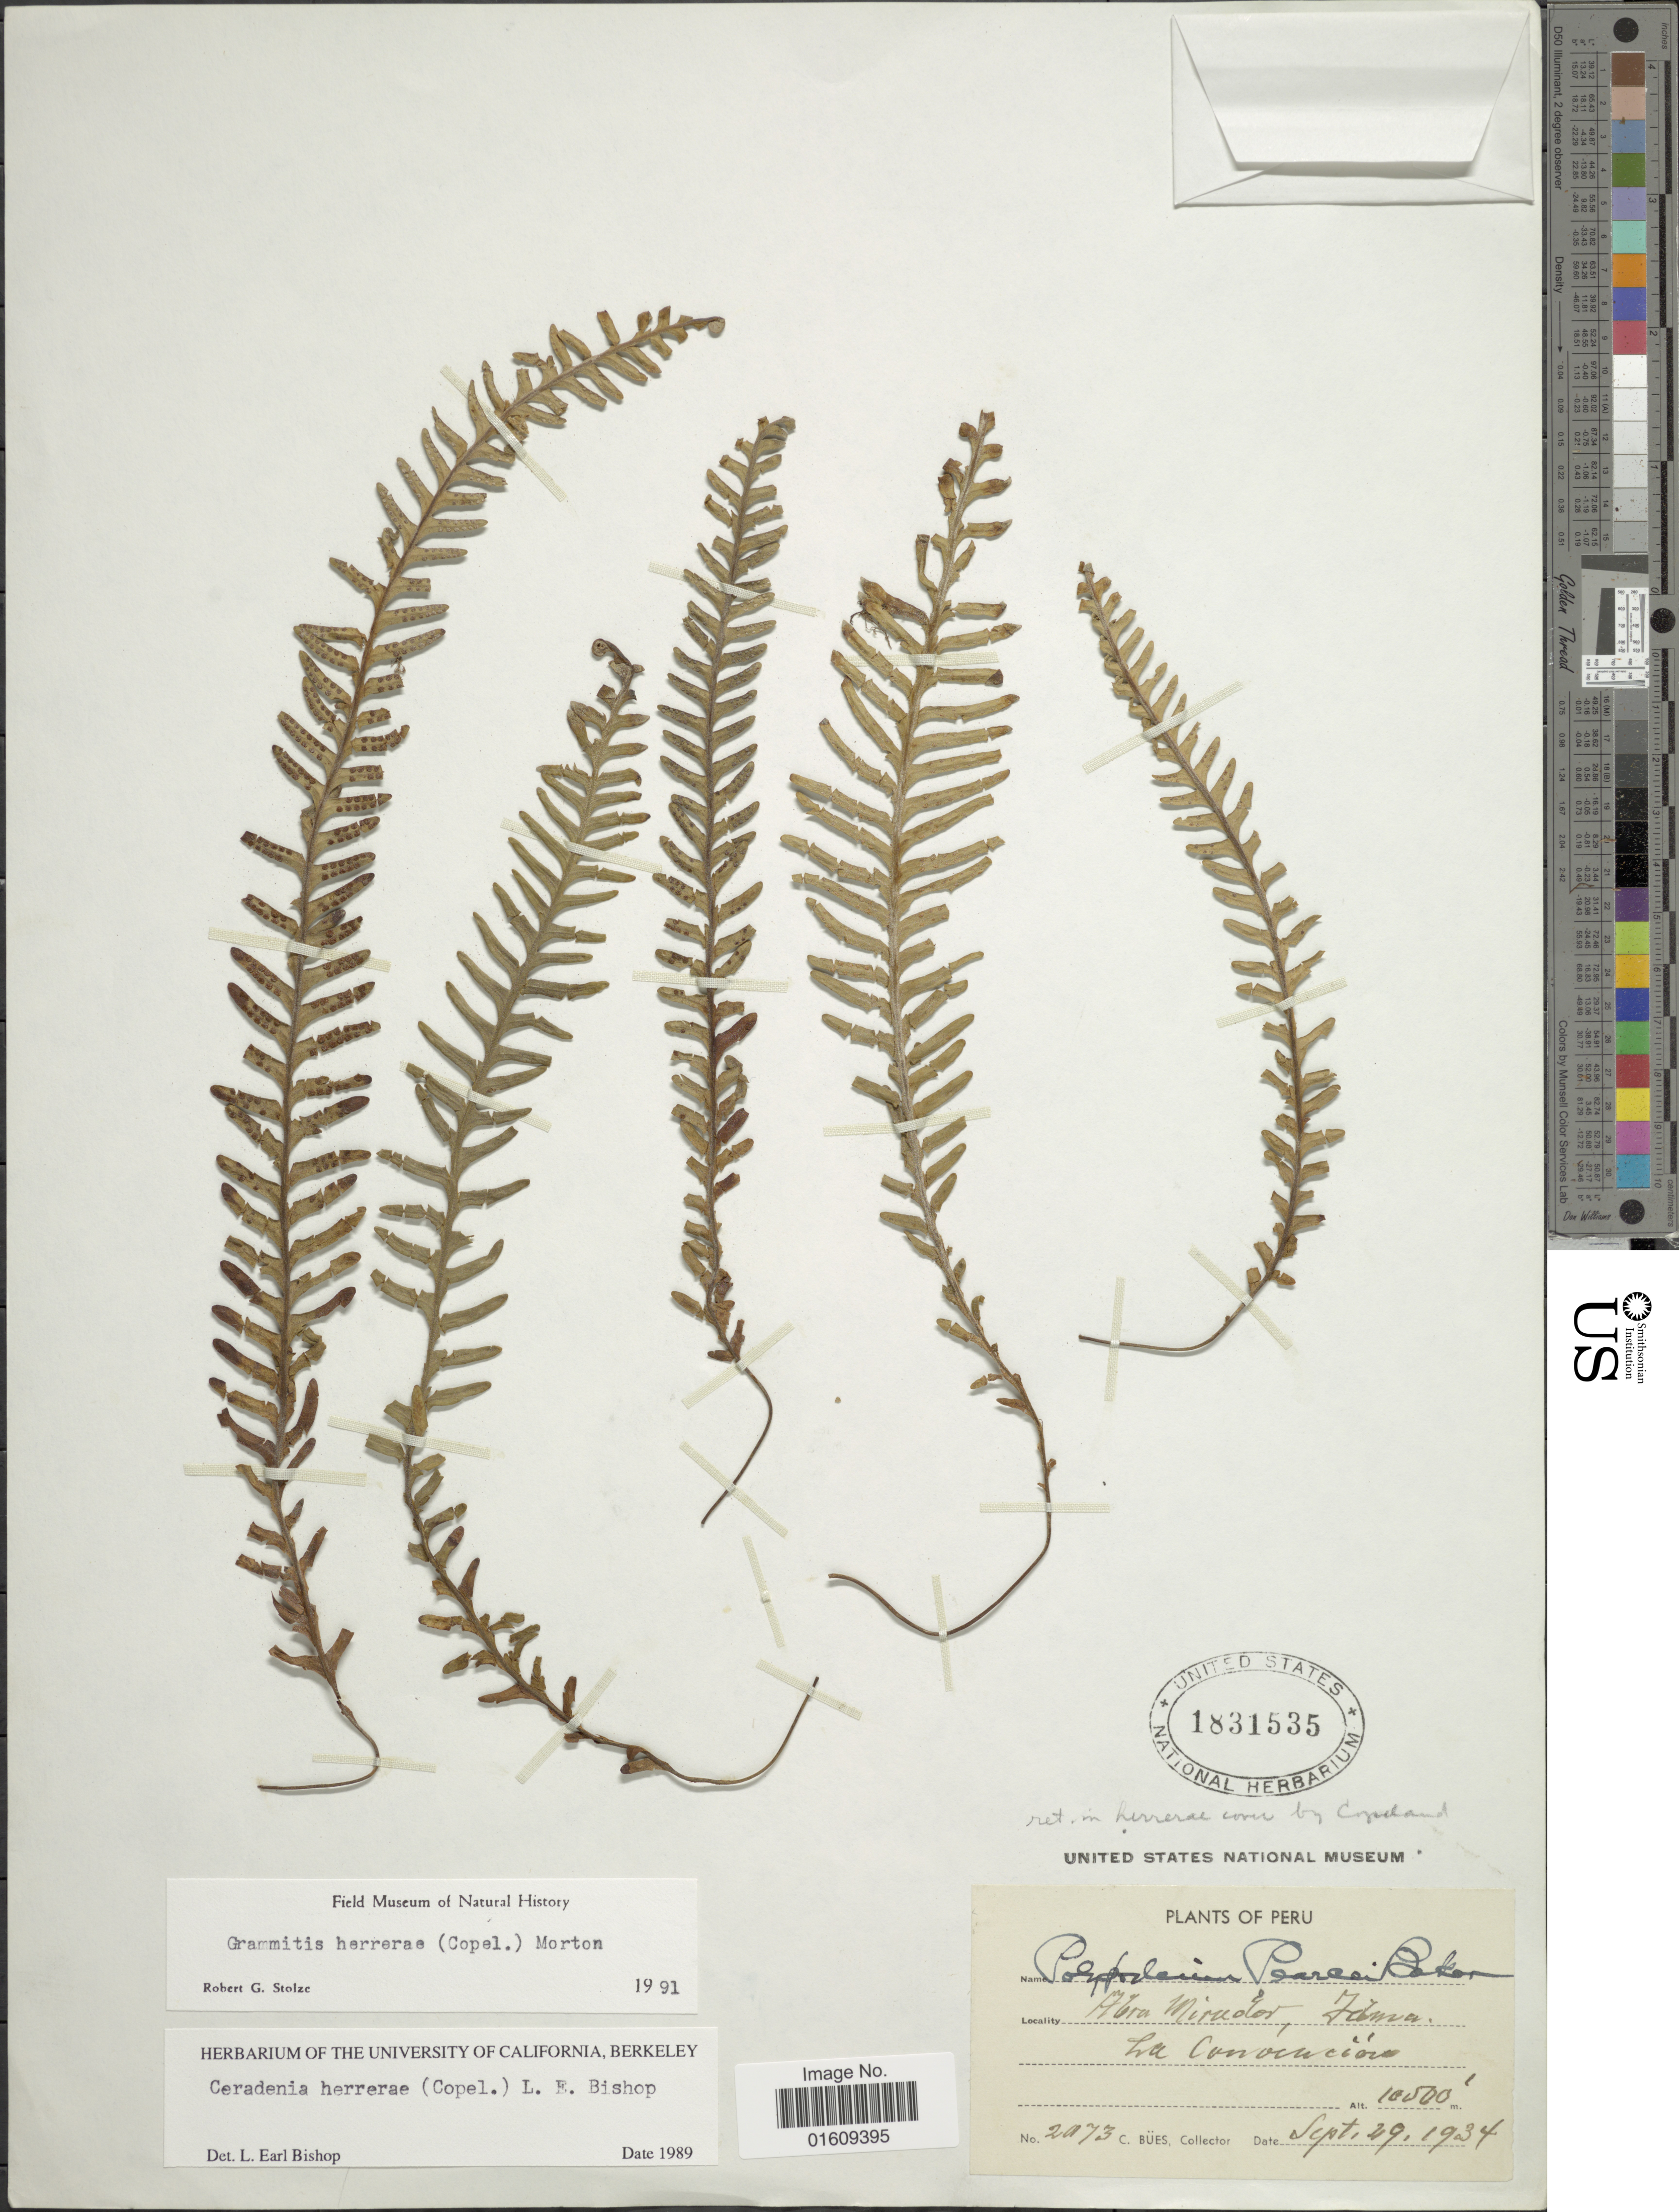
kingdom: Plantae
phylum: Tracheophyta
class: Polypodiopsida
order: Polypodiales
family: Polypodiaceae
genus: Ceradenia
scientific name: Ceradenia herrerae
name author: (Copel.) L.E. Bishop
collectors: C. Bues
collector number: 2073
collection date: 1934-09-29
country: Peru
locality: Peru, Abra Mirador, Jubma, La Convencióne.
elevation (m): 3048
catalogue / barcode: US 1831535